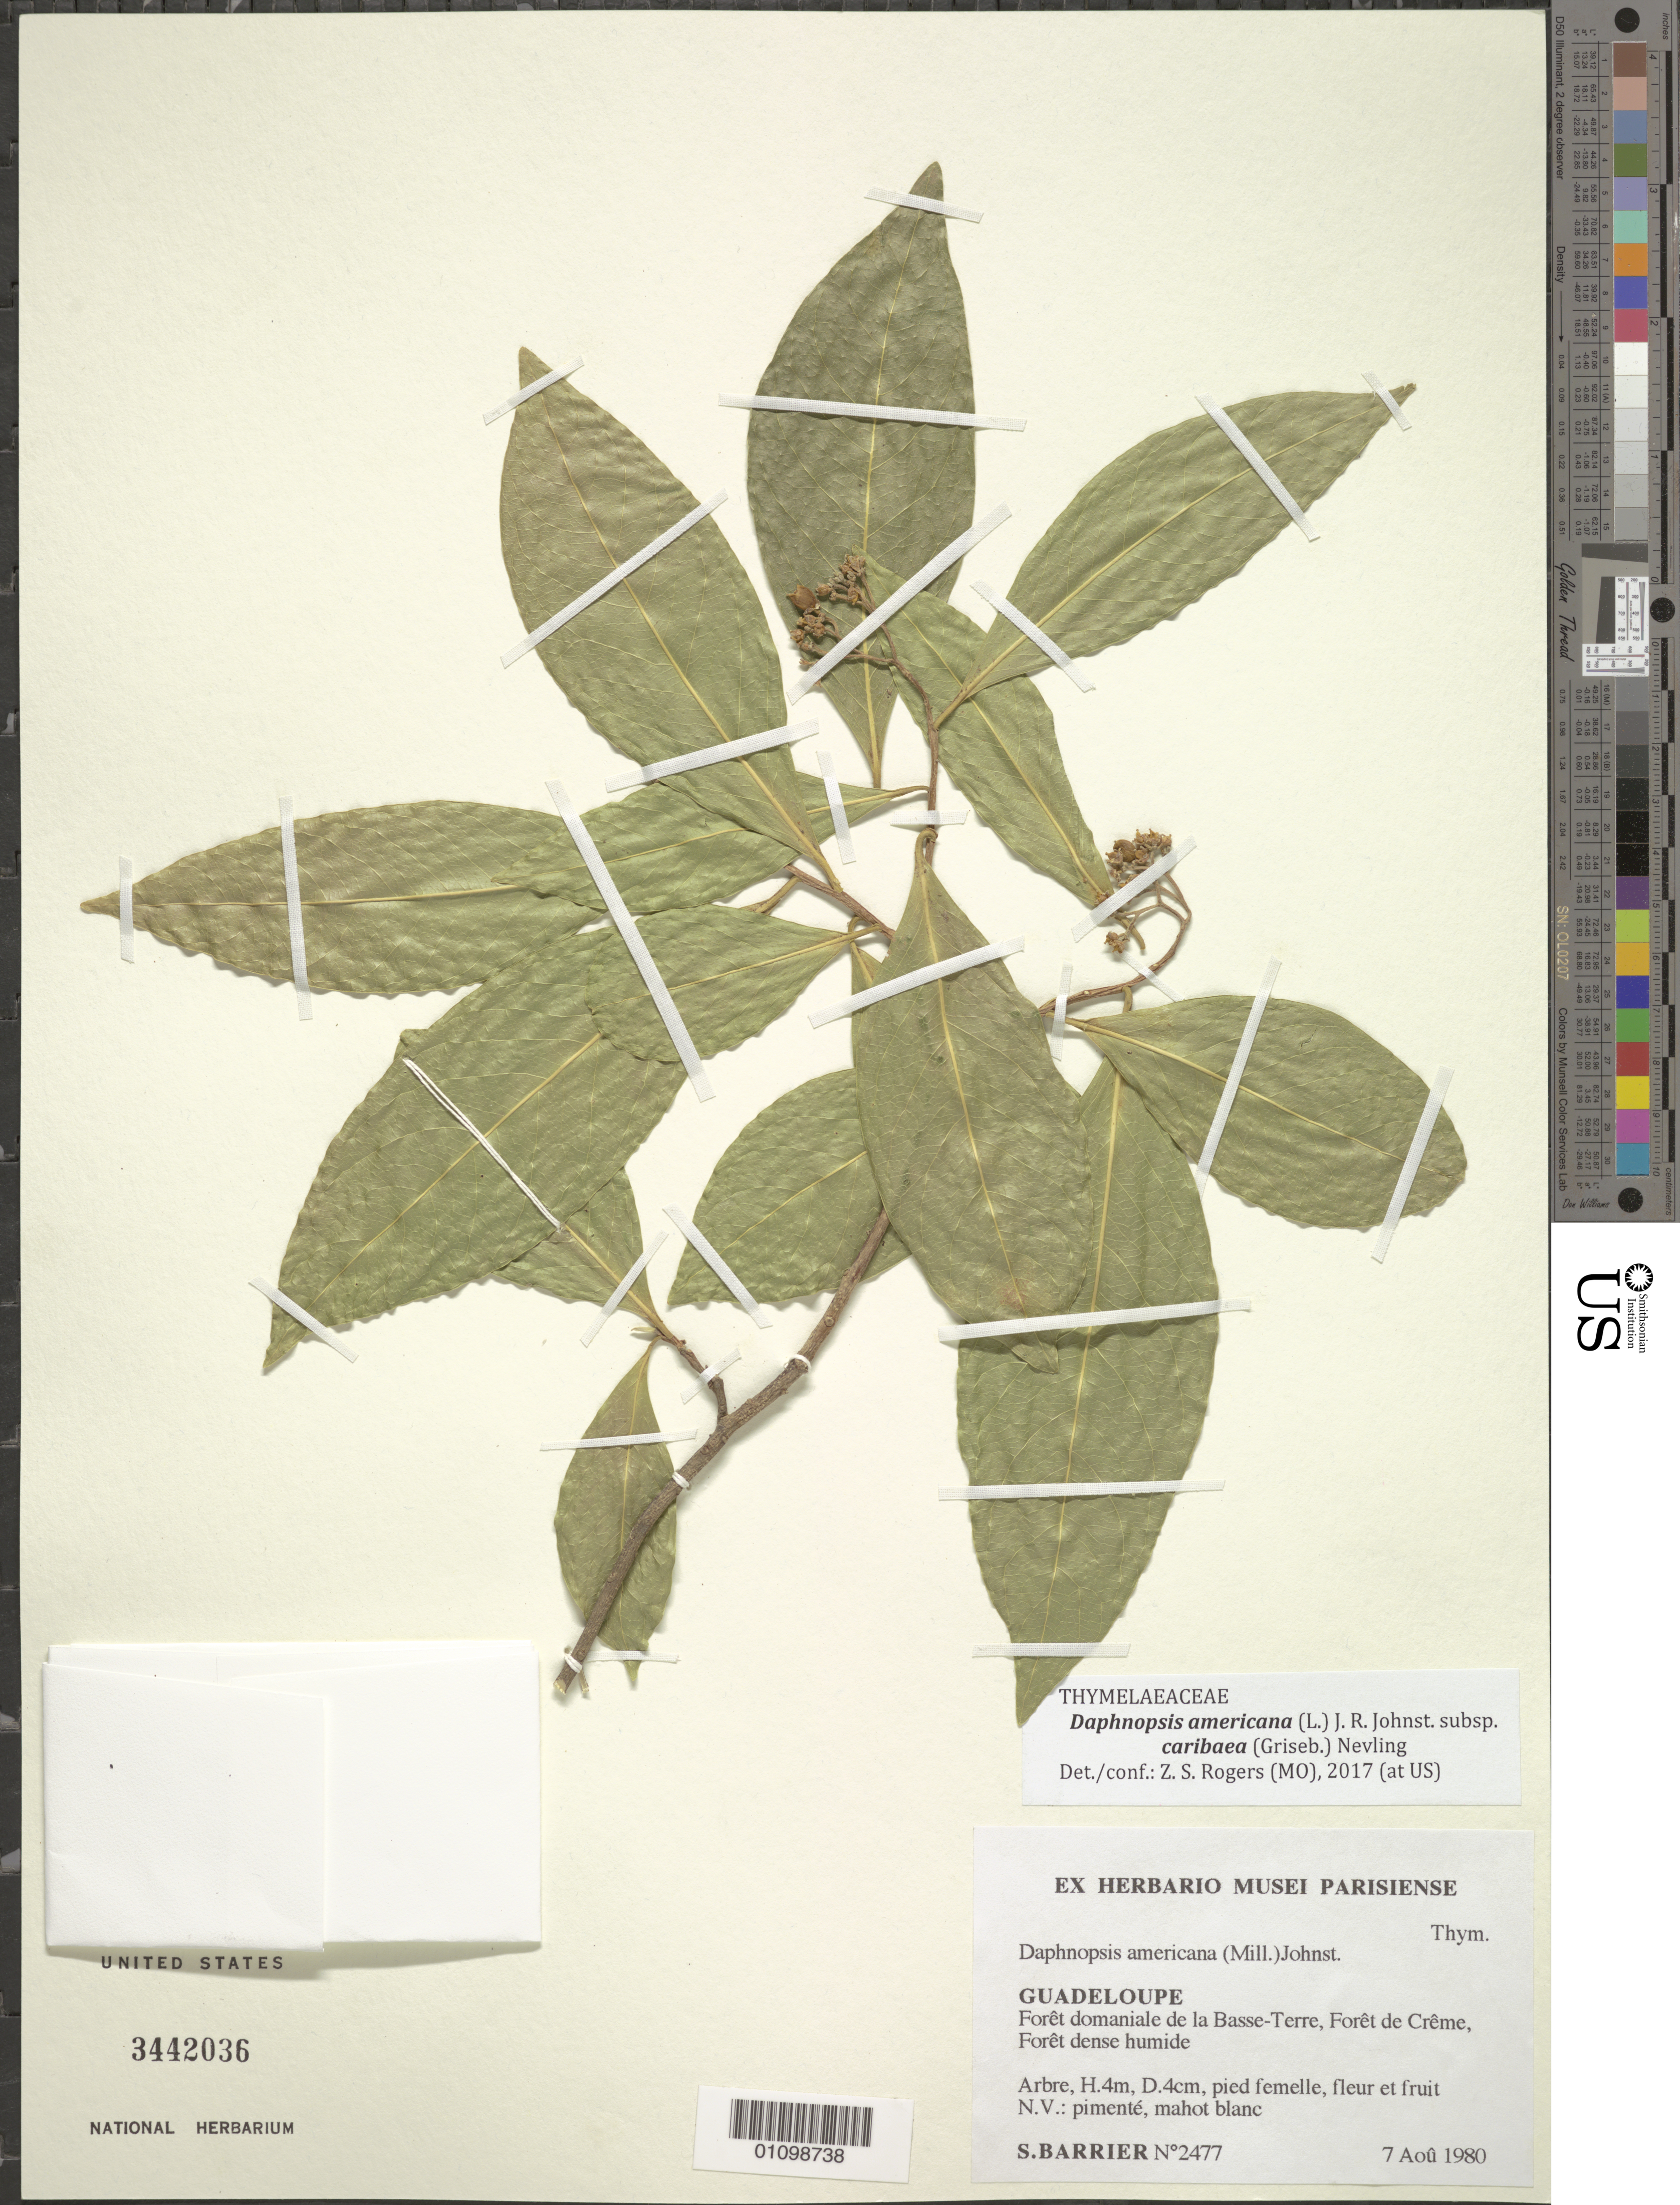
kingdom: Plantae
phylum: Tracheophyta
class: Magnoliopsida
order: Malvales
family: Thymelaeaceae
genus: Daphnopsis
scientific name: Daphnopsis americana subsp. caribaea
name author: (Griseb.) Nevling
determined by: Rogers, Z. S.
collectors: S. Barrier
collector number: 2477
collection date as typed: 07 Aug 1980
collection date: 1980-08-07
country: Guadeloupe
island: Basse Terre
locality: Foret domaniale de la Basse-Terre, Foret de Creme, Foret dense humide.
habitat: Forêt dense humide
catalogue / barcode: US 3442036